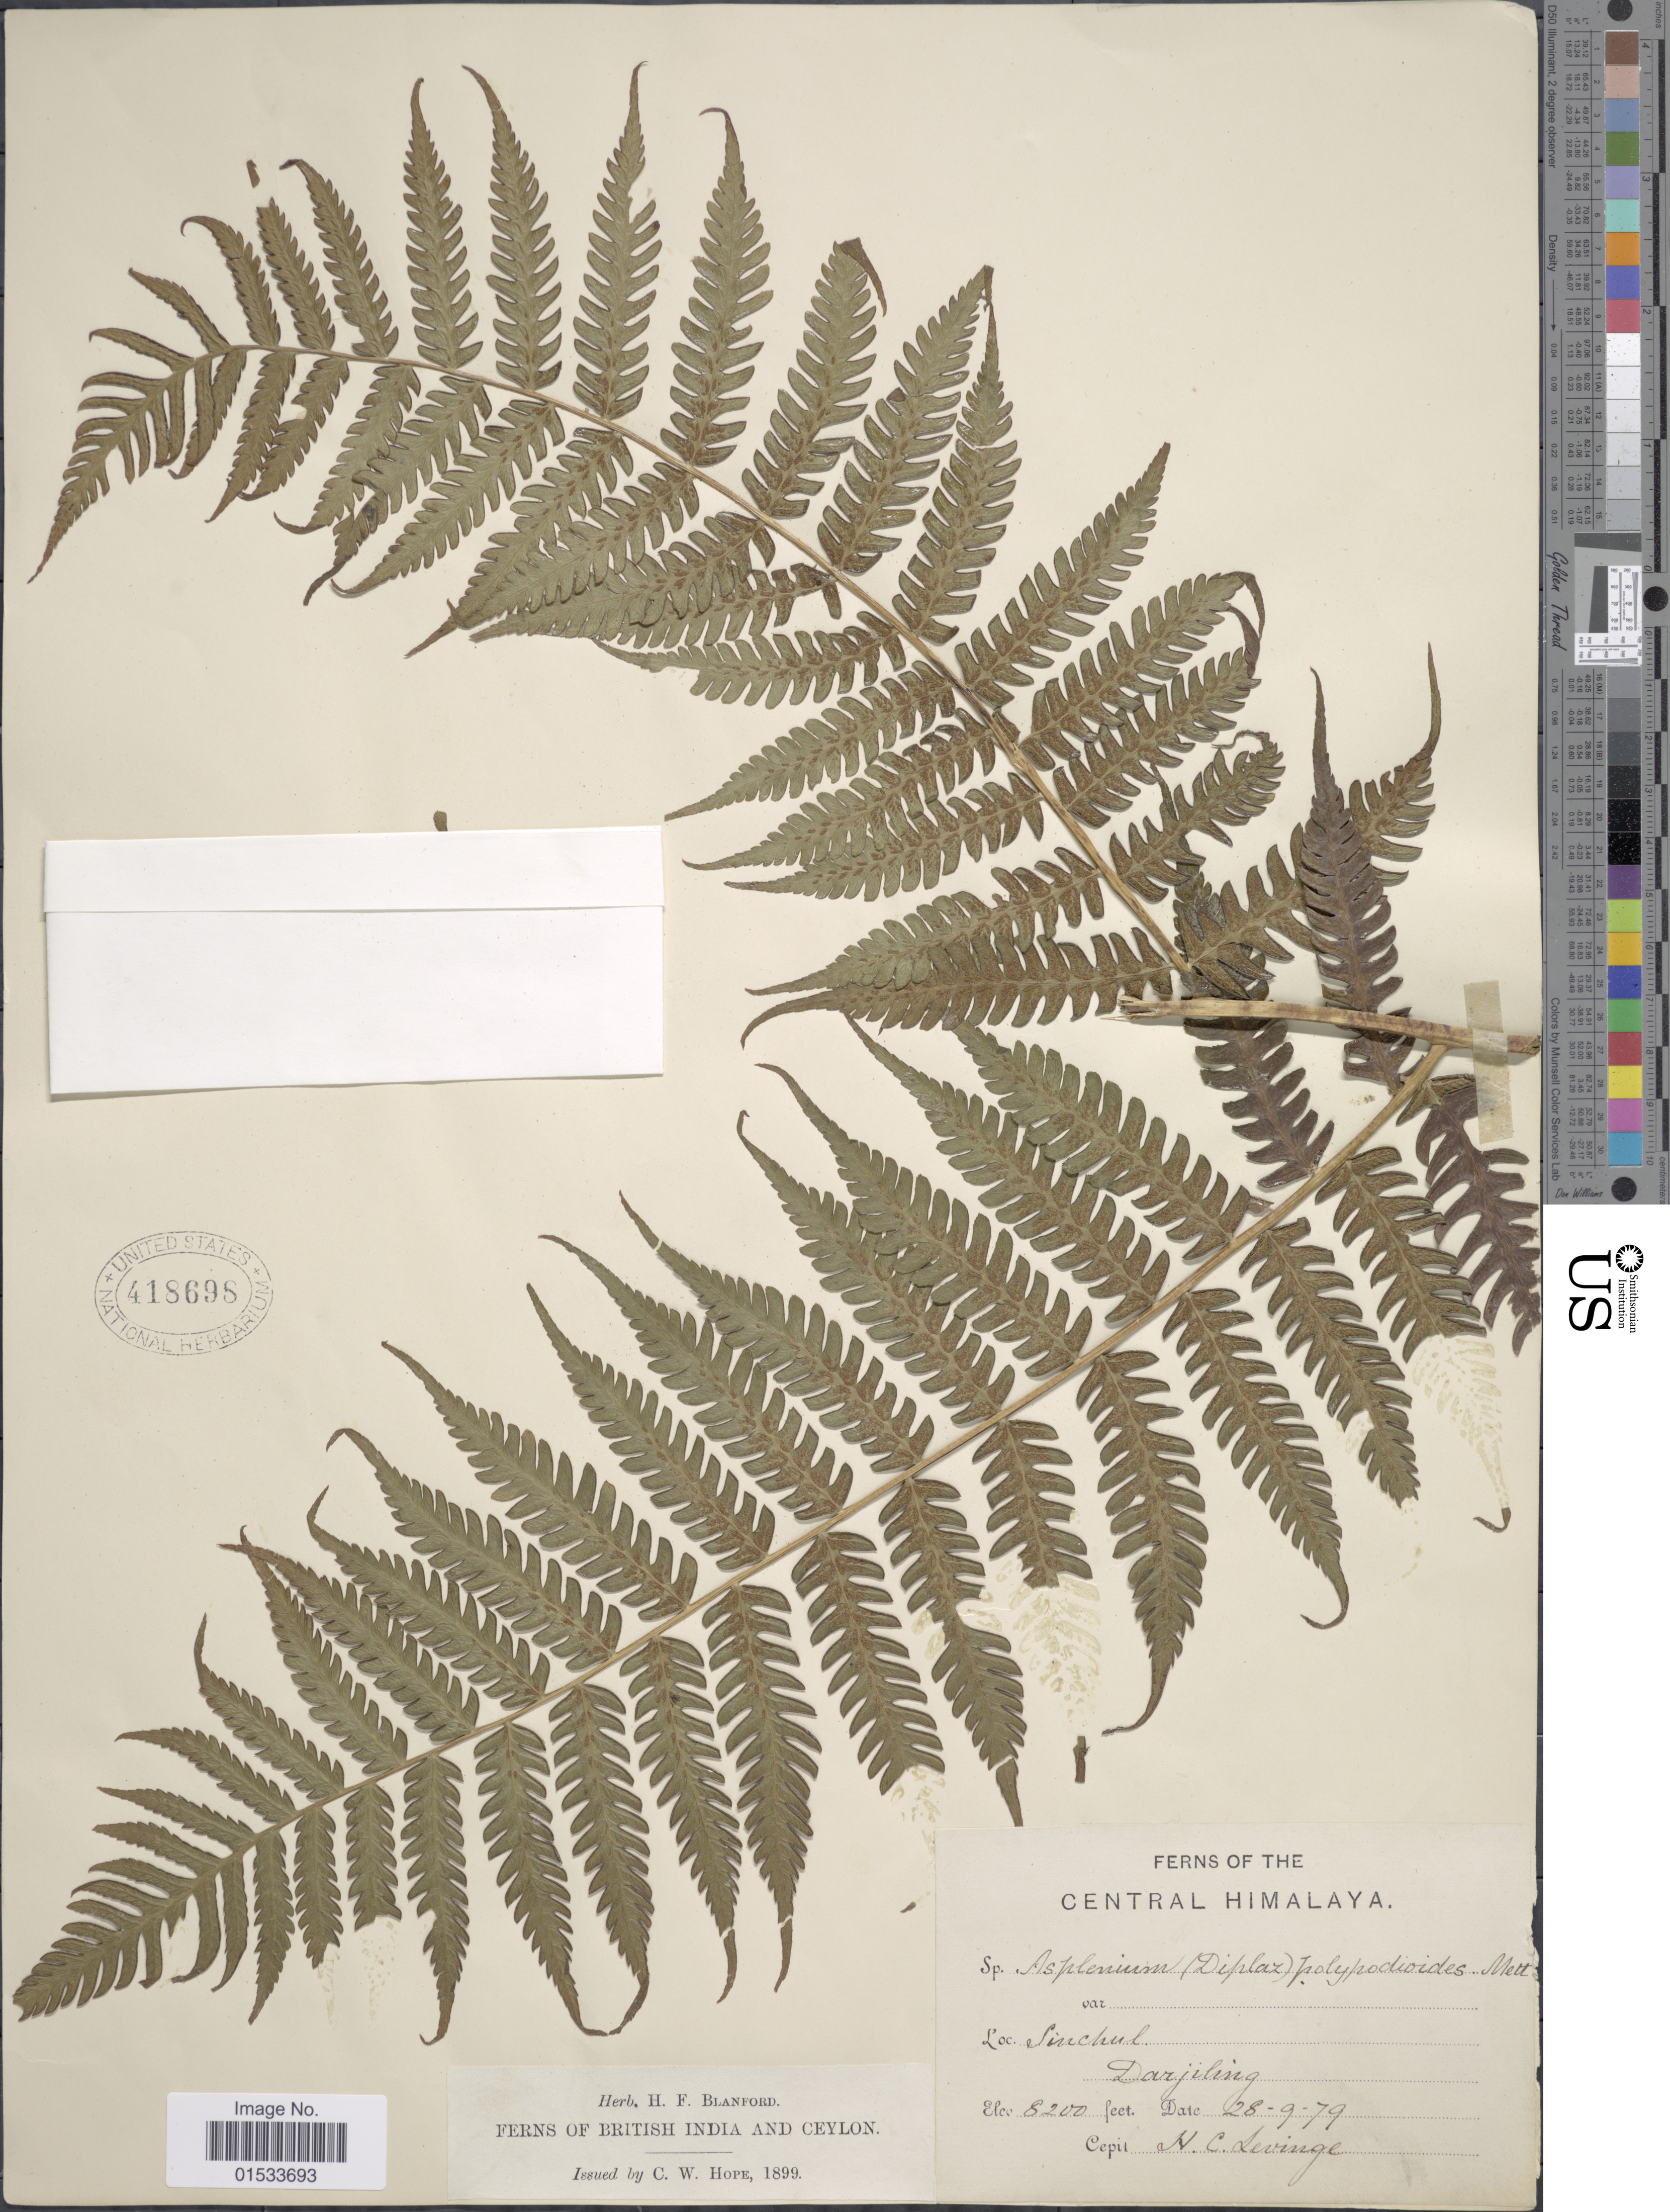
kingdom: Plantae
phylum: Tracheophyta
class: Polypodiopsida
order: Polypodiales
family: Athyriaceae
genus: Diplazium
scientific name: Diplazium frondosum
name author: C. Chr.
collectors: H. Levinge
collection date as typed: Transcribed d/m/y: 23/9/79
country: India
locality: Central Himalaya, Sinchul, Darjiling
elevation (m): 2499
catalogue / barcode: US 418698